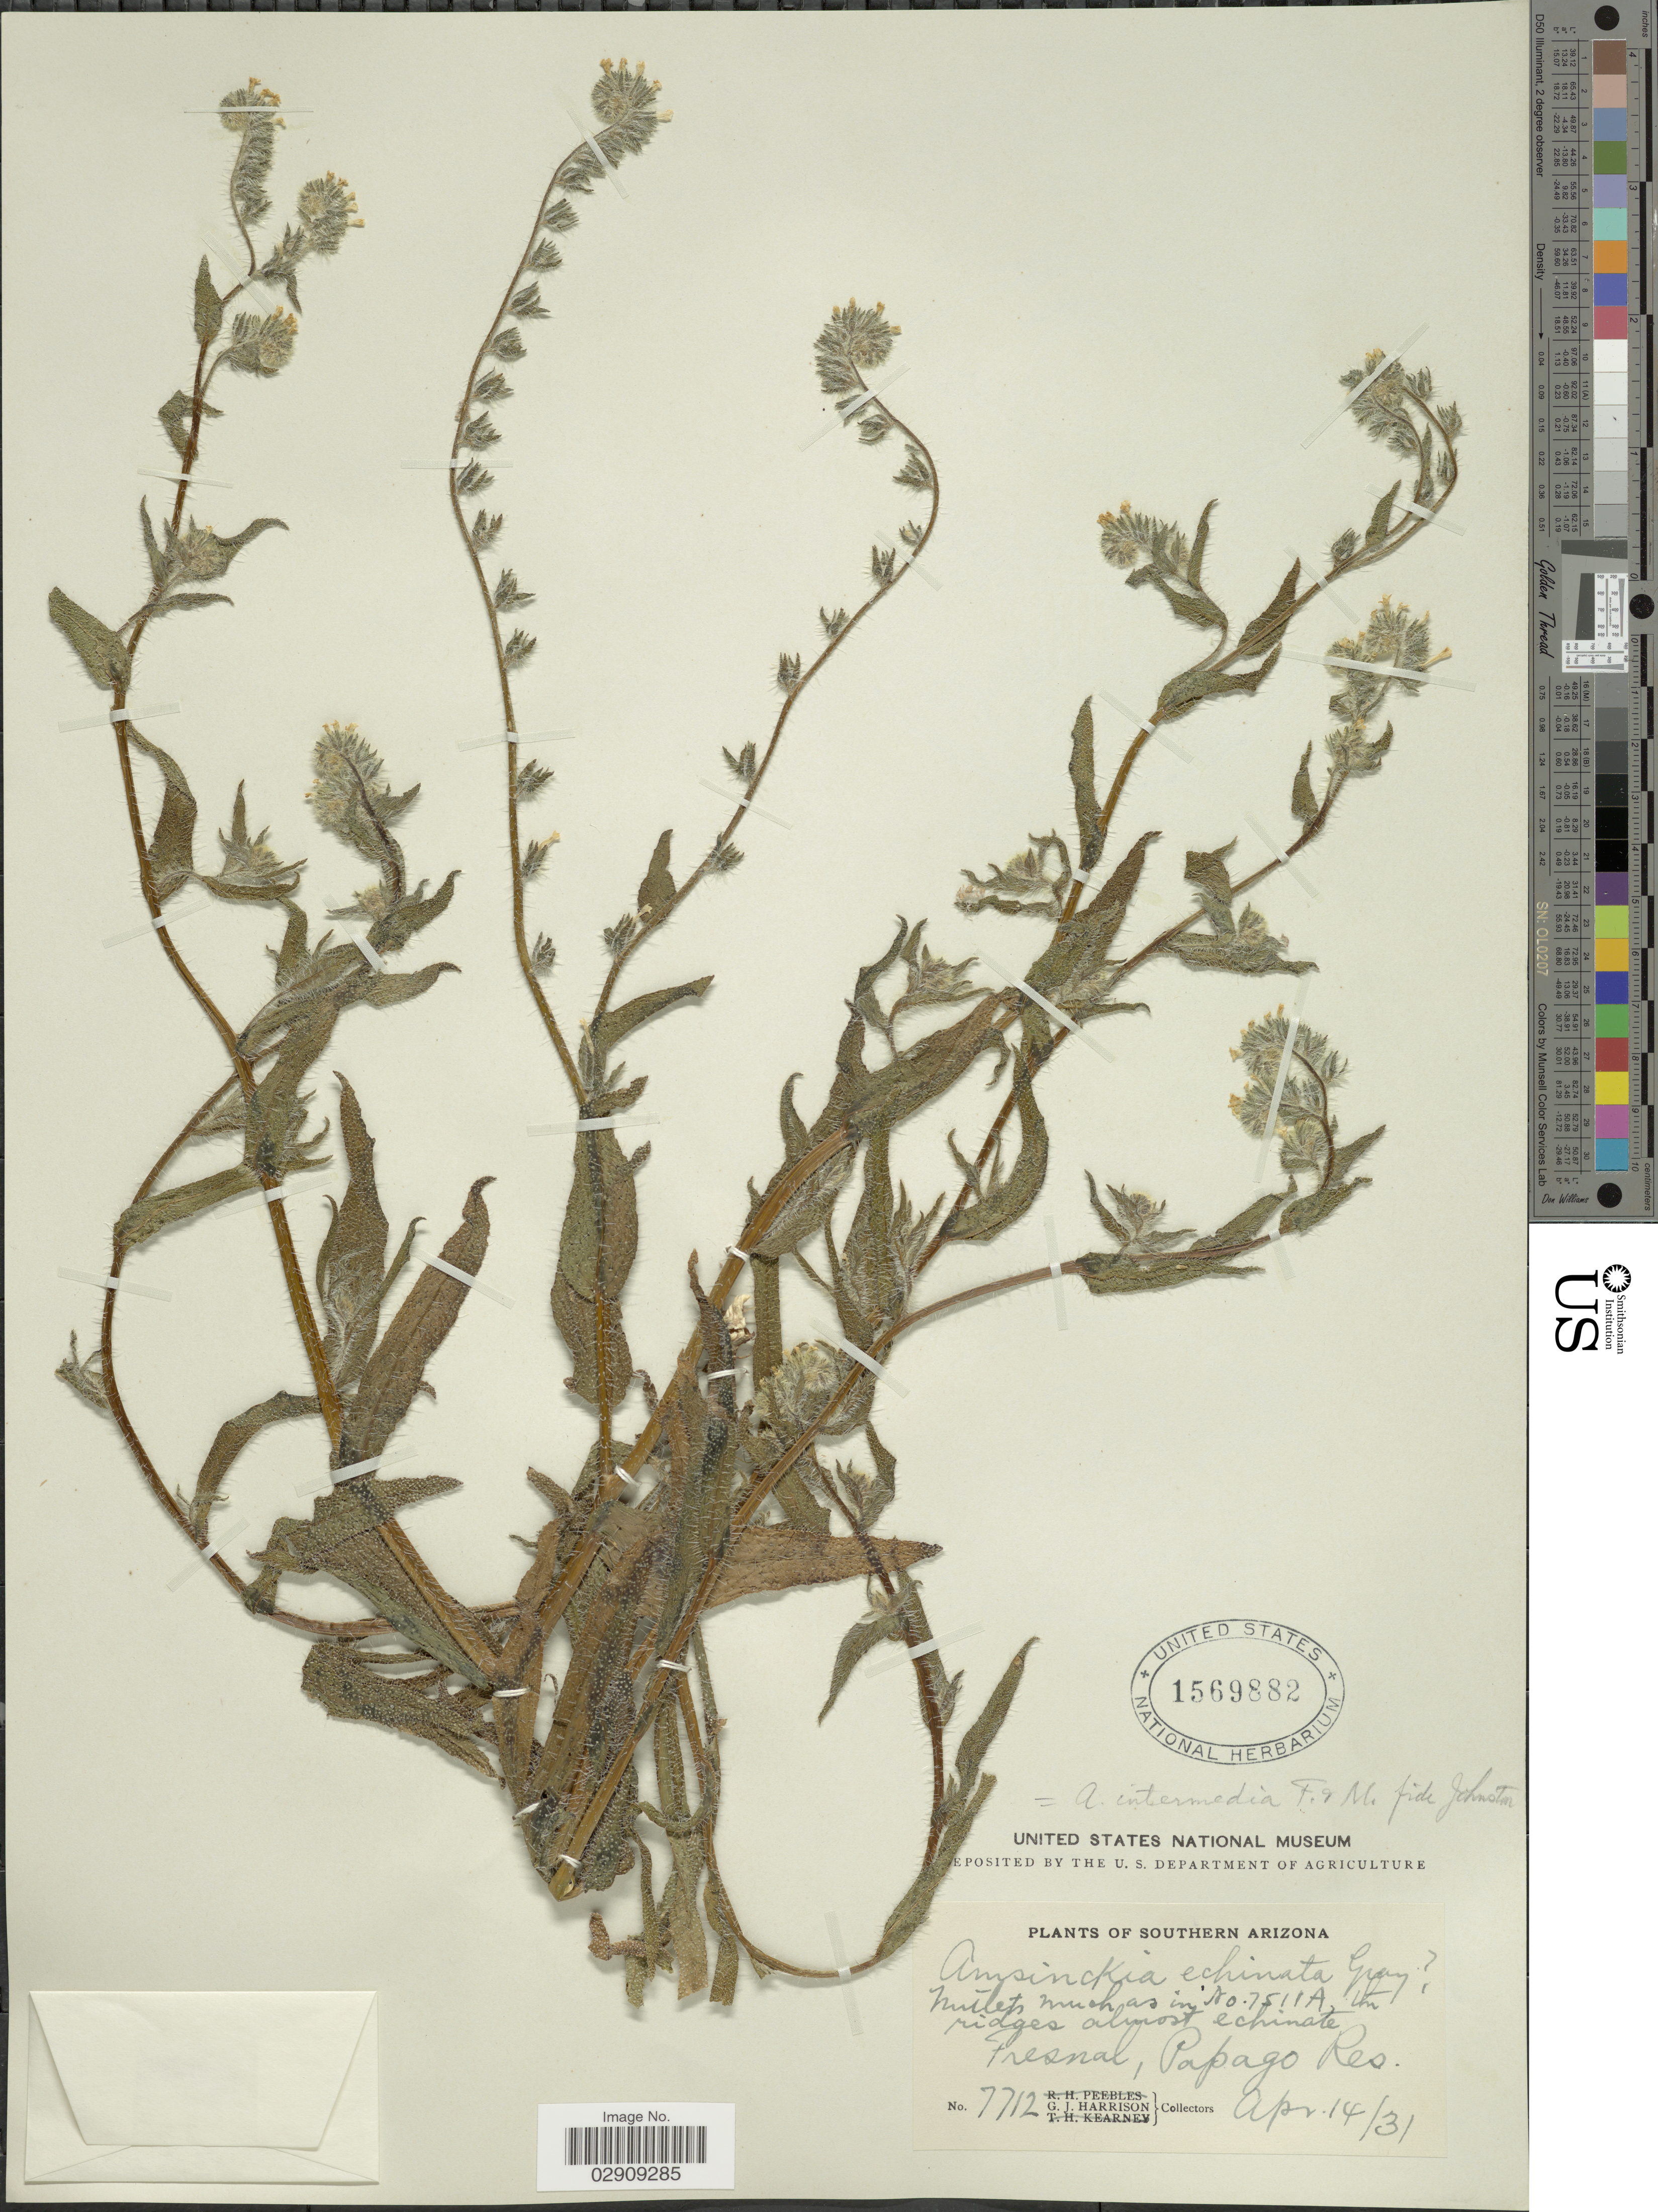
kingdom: Plantae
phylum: Tracheophyta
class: Magnoliopsida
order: Boraginales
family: Boraginaceae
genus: Amsinckia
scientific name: Amsinckia menziesii var. intermedia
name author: (Fisch. & C.A. Mey.) Ganders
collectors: G. J. Harrison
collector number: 7712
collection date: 1931-04-14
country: United States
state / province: Arizona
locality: Southern Arizona. Fresnal, Papago Res.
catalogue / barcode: US 1569882